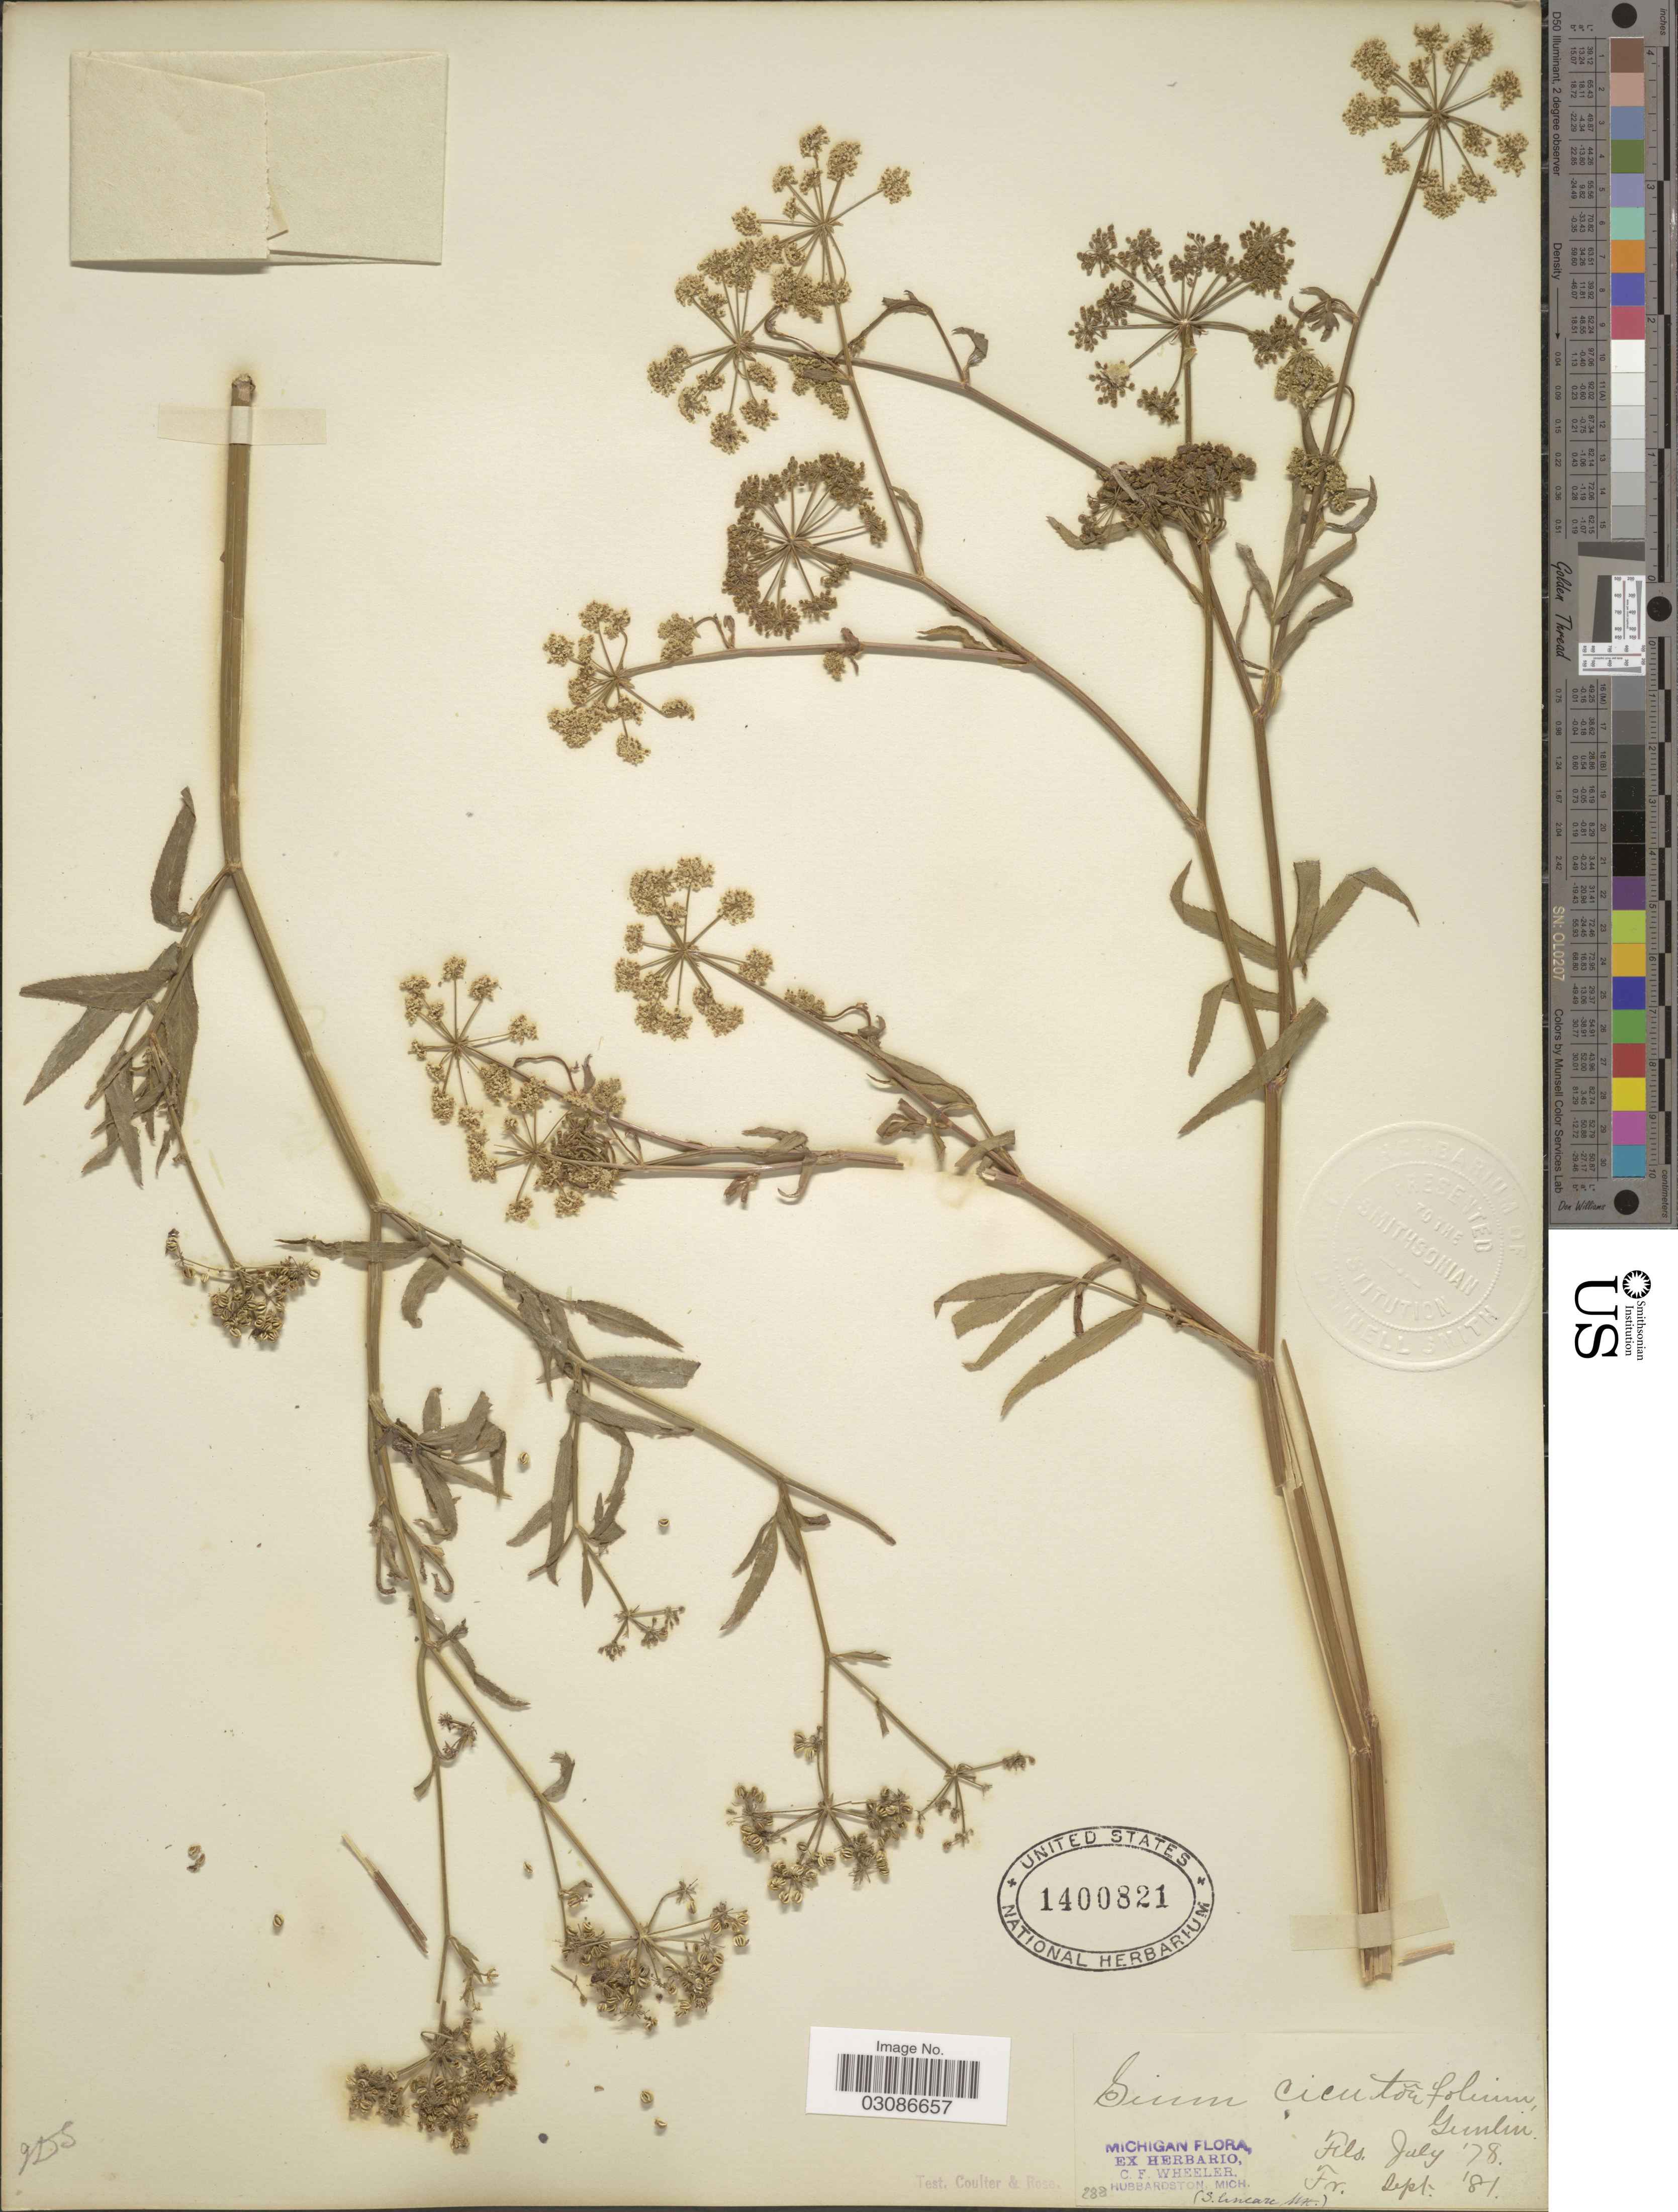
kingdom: Plantae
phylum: Tracheophyta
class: Magnoliopsida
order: Apiales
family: Apiaceae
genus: Sium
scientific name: Sium suave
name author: Walter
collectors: W. Slincare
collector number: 288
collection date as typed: Transcribed d/m/y: /7/78 to /9/81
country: United States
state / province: Michigan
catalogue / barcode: US 1400821